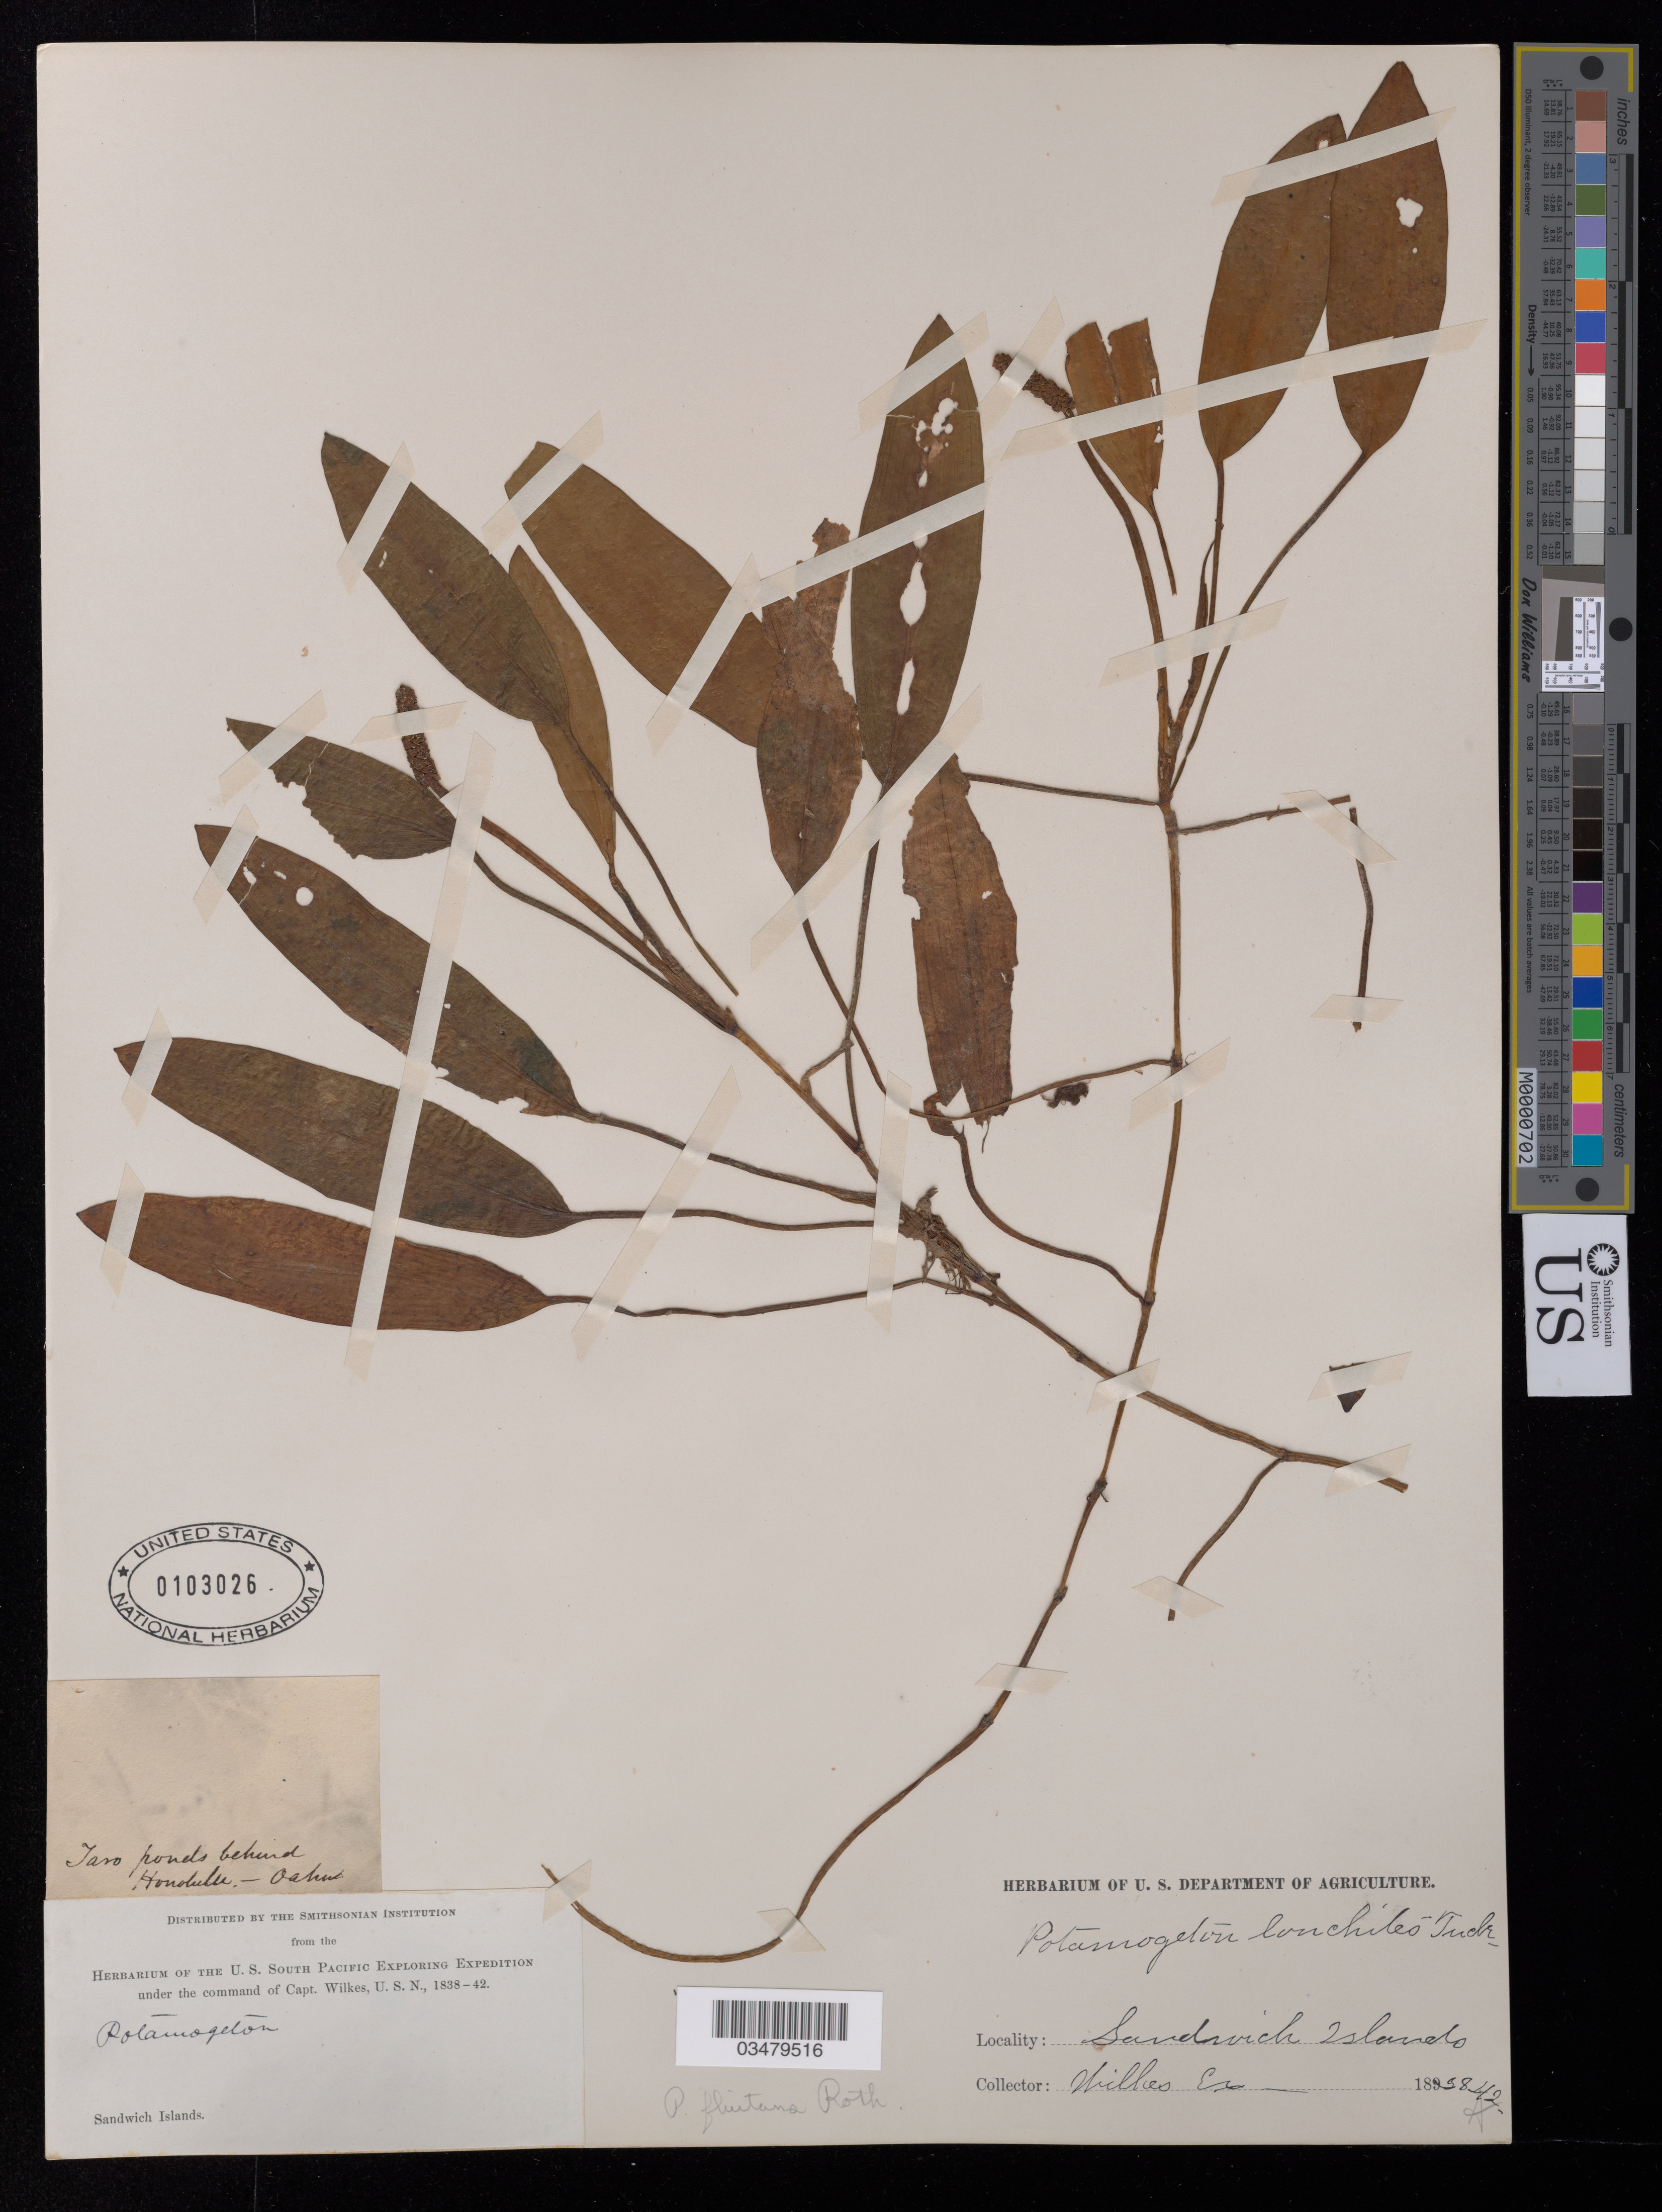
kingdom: Plantae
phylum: Tracheophyta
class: Liliopsida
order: Alismatales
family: Potamogetonaceae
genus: Potamogeton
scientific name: Potamogeton nodosus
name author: Poir.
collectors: Wilkes Explor. Exped.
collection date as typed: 1838 to -- --- 1842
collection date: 1838/1842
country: United States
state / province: Hawaii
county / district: Honolulu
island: Oahu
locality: Sandwich Islands, Taro ponds behind Honolulu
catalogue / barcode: US 103026